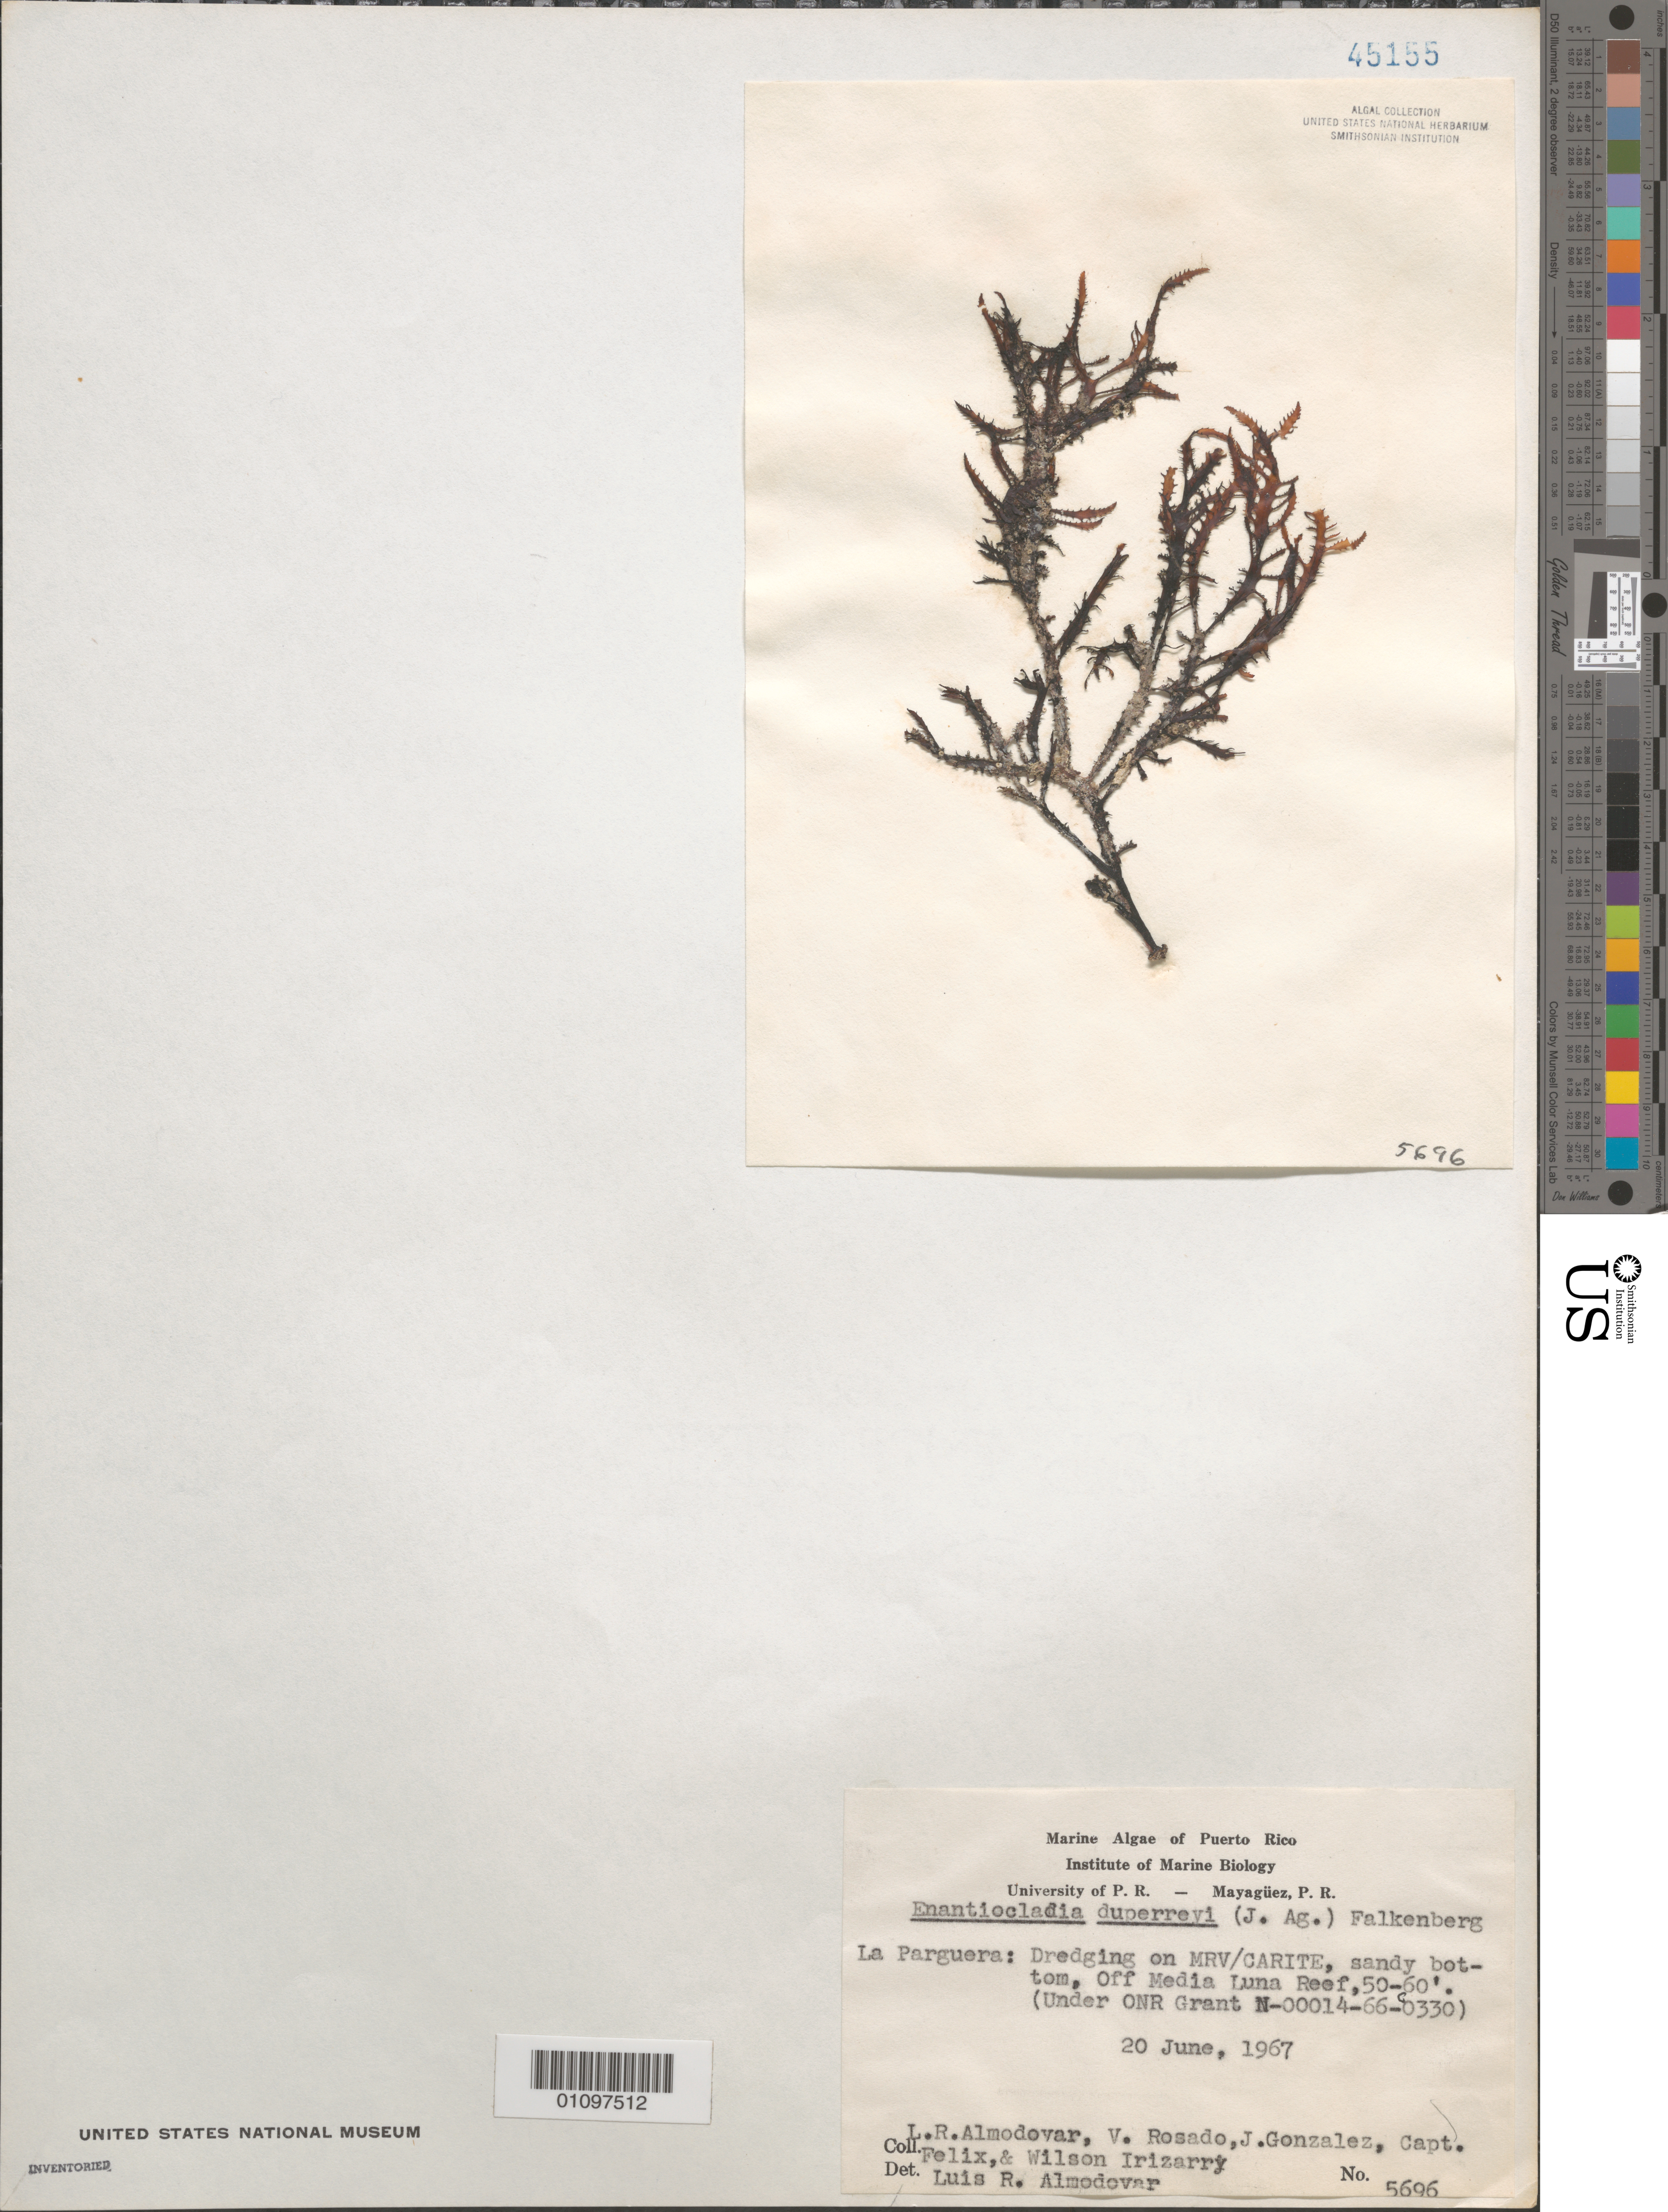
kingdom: Plantae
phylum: Rhodophyta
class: Florideophyceae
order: Ceramiales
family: Rhodomelaceae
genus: Enantiocladia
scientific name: Enantiocladia duperreyi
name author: (C. Agardh) Falkenb.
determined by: Almodovar, L. R.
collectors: L. Almodovar, V. Rosado, J. Gonzalez, C. Felix & W. Irizarry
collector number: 5696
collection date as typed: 20 Jun 1967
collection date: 1967-06-20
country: Puerto Rico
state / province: Lajas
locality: La Parguera, off Media Luna Reef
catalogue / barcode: US 45155